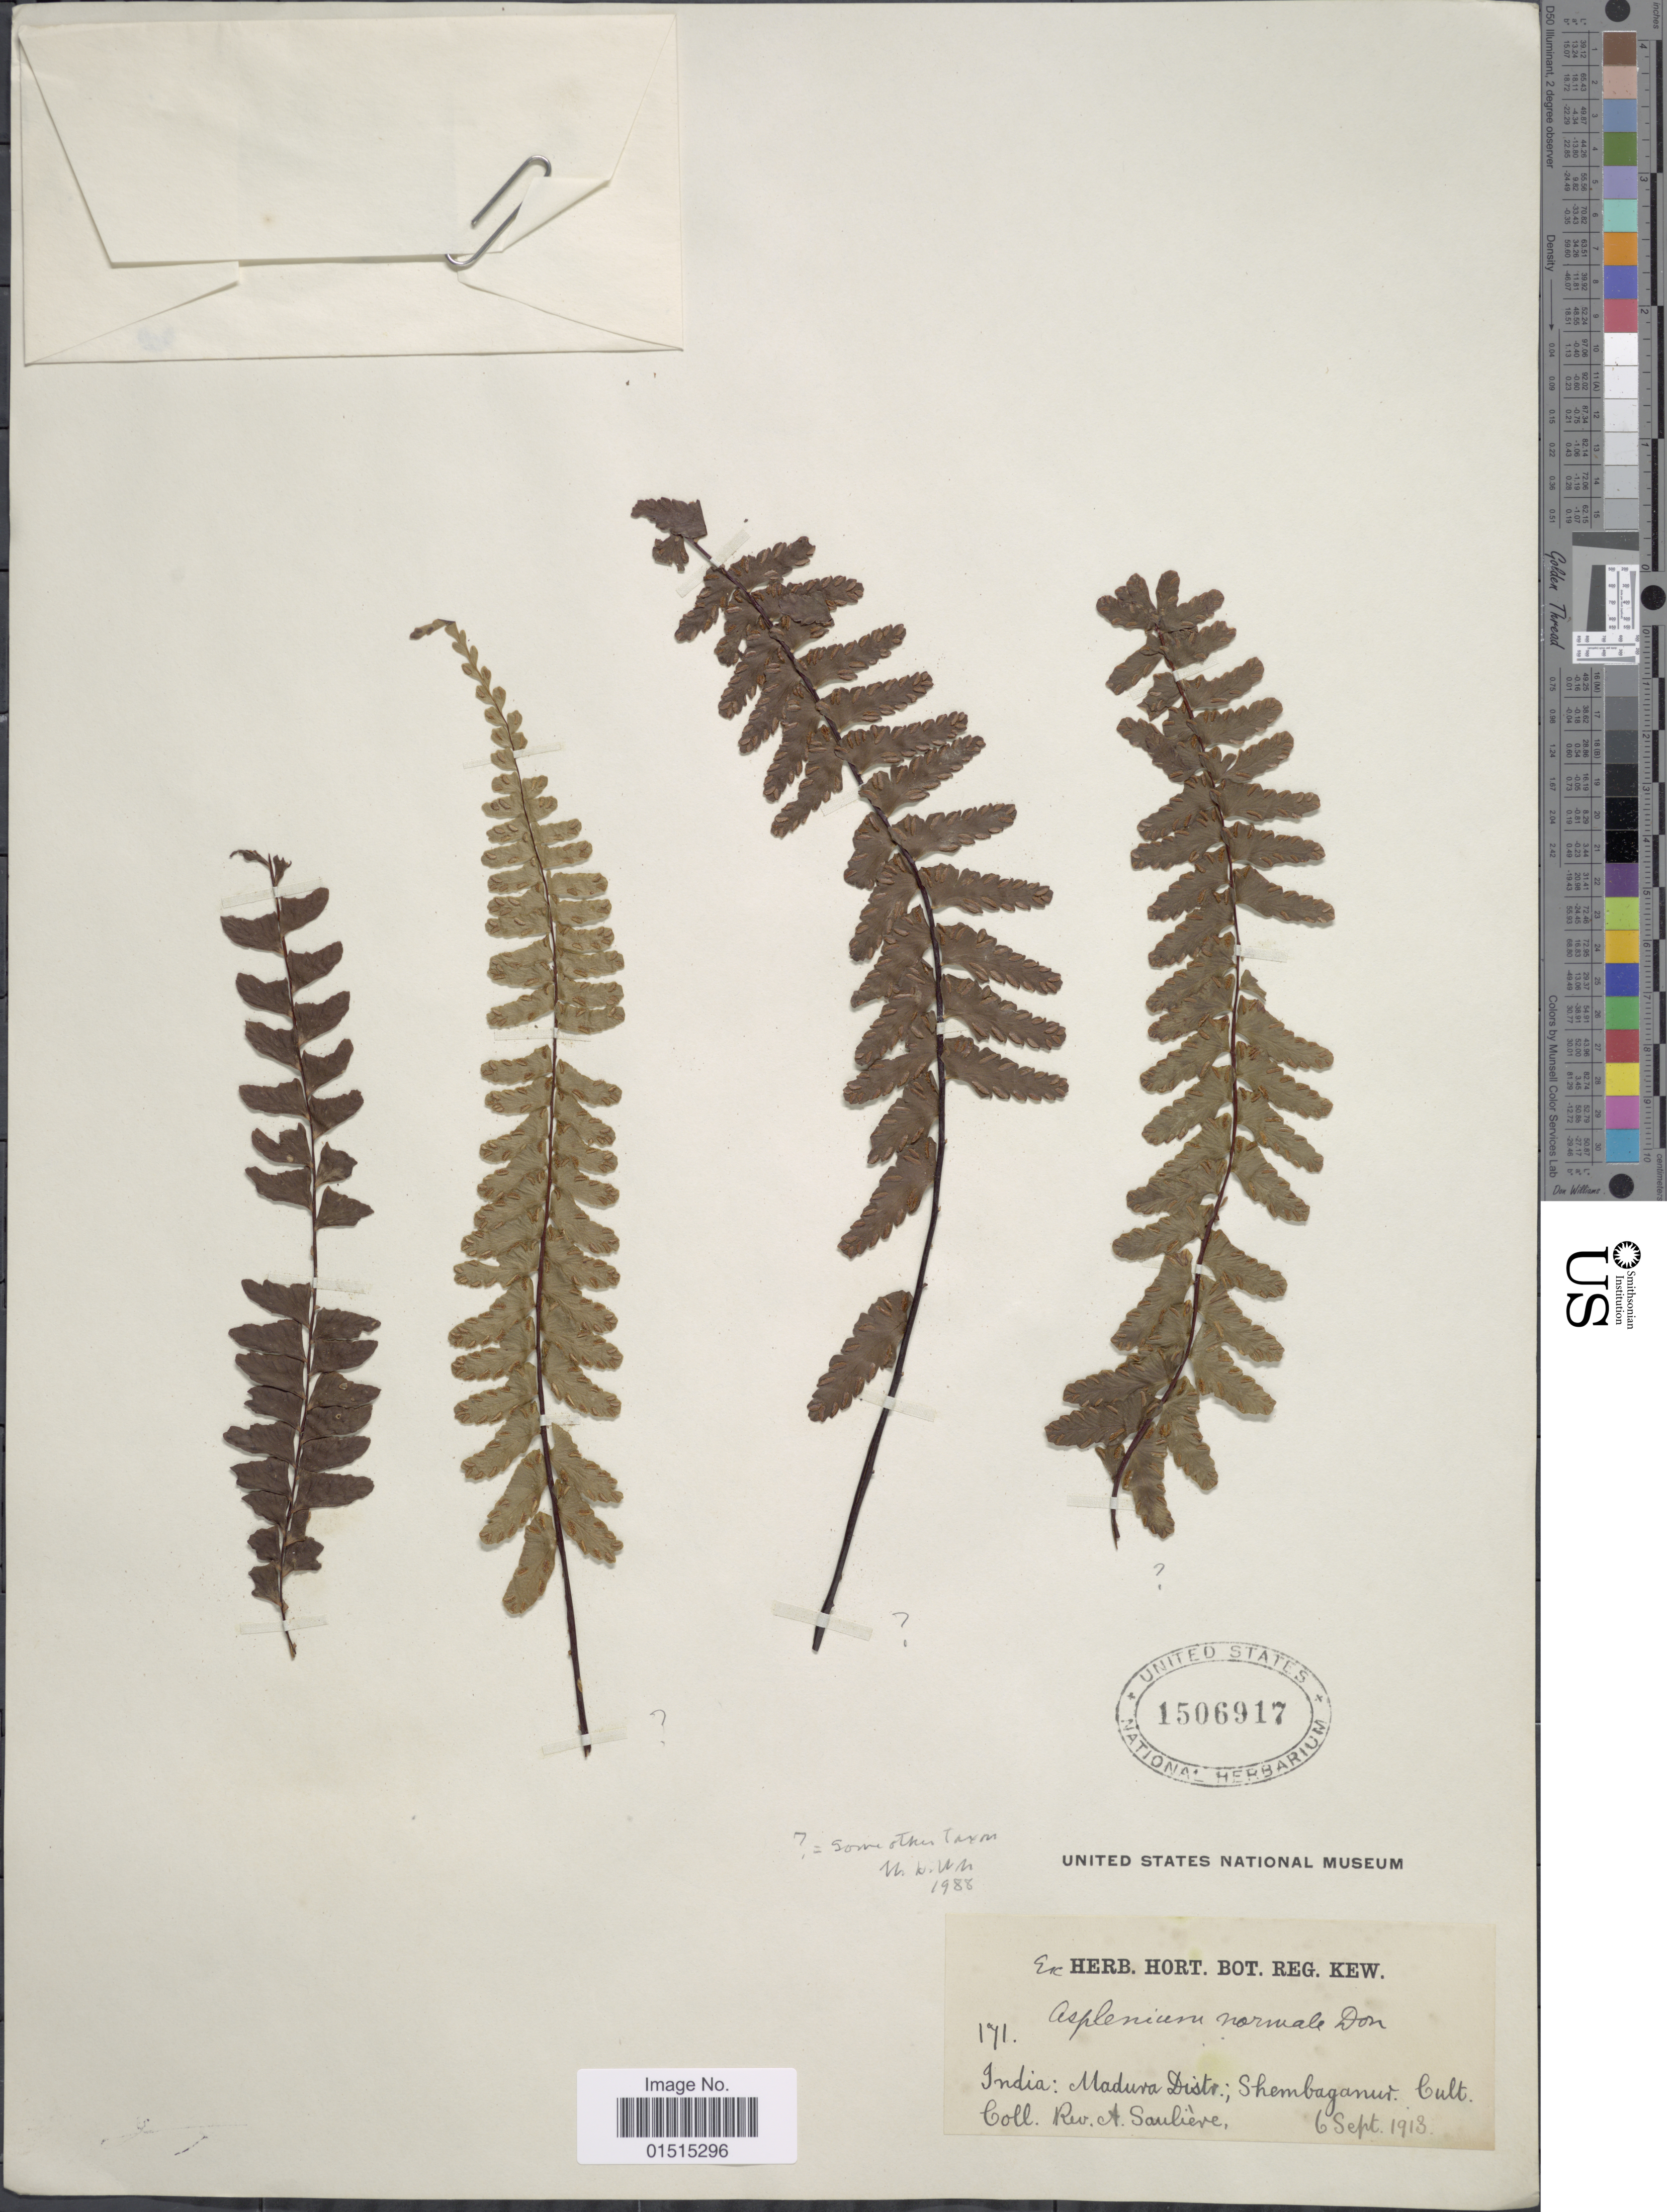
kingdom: Plantae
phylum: Tracheophyta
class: Polypodiopsida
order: Polypodiales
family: Aspleniaceae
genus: Asplenium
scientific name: Asplenium normale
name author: D. Don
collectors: A. Sauliere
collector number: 171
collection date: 1913-09-06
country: India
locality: Madura Distr. ; Shembaganur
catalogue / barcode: US 1506917